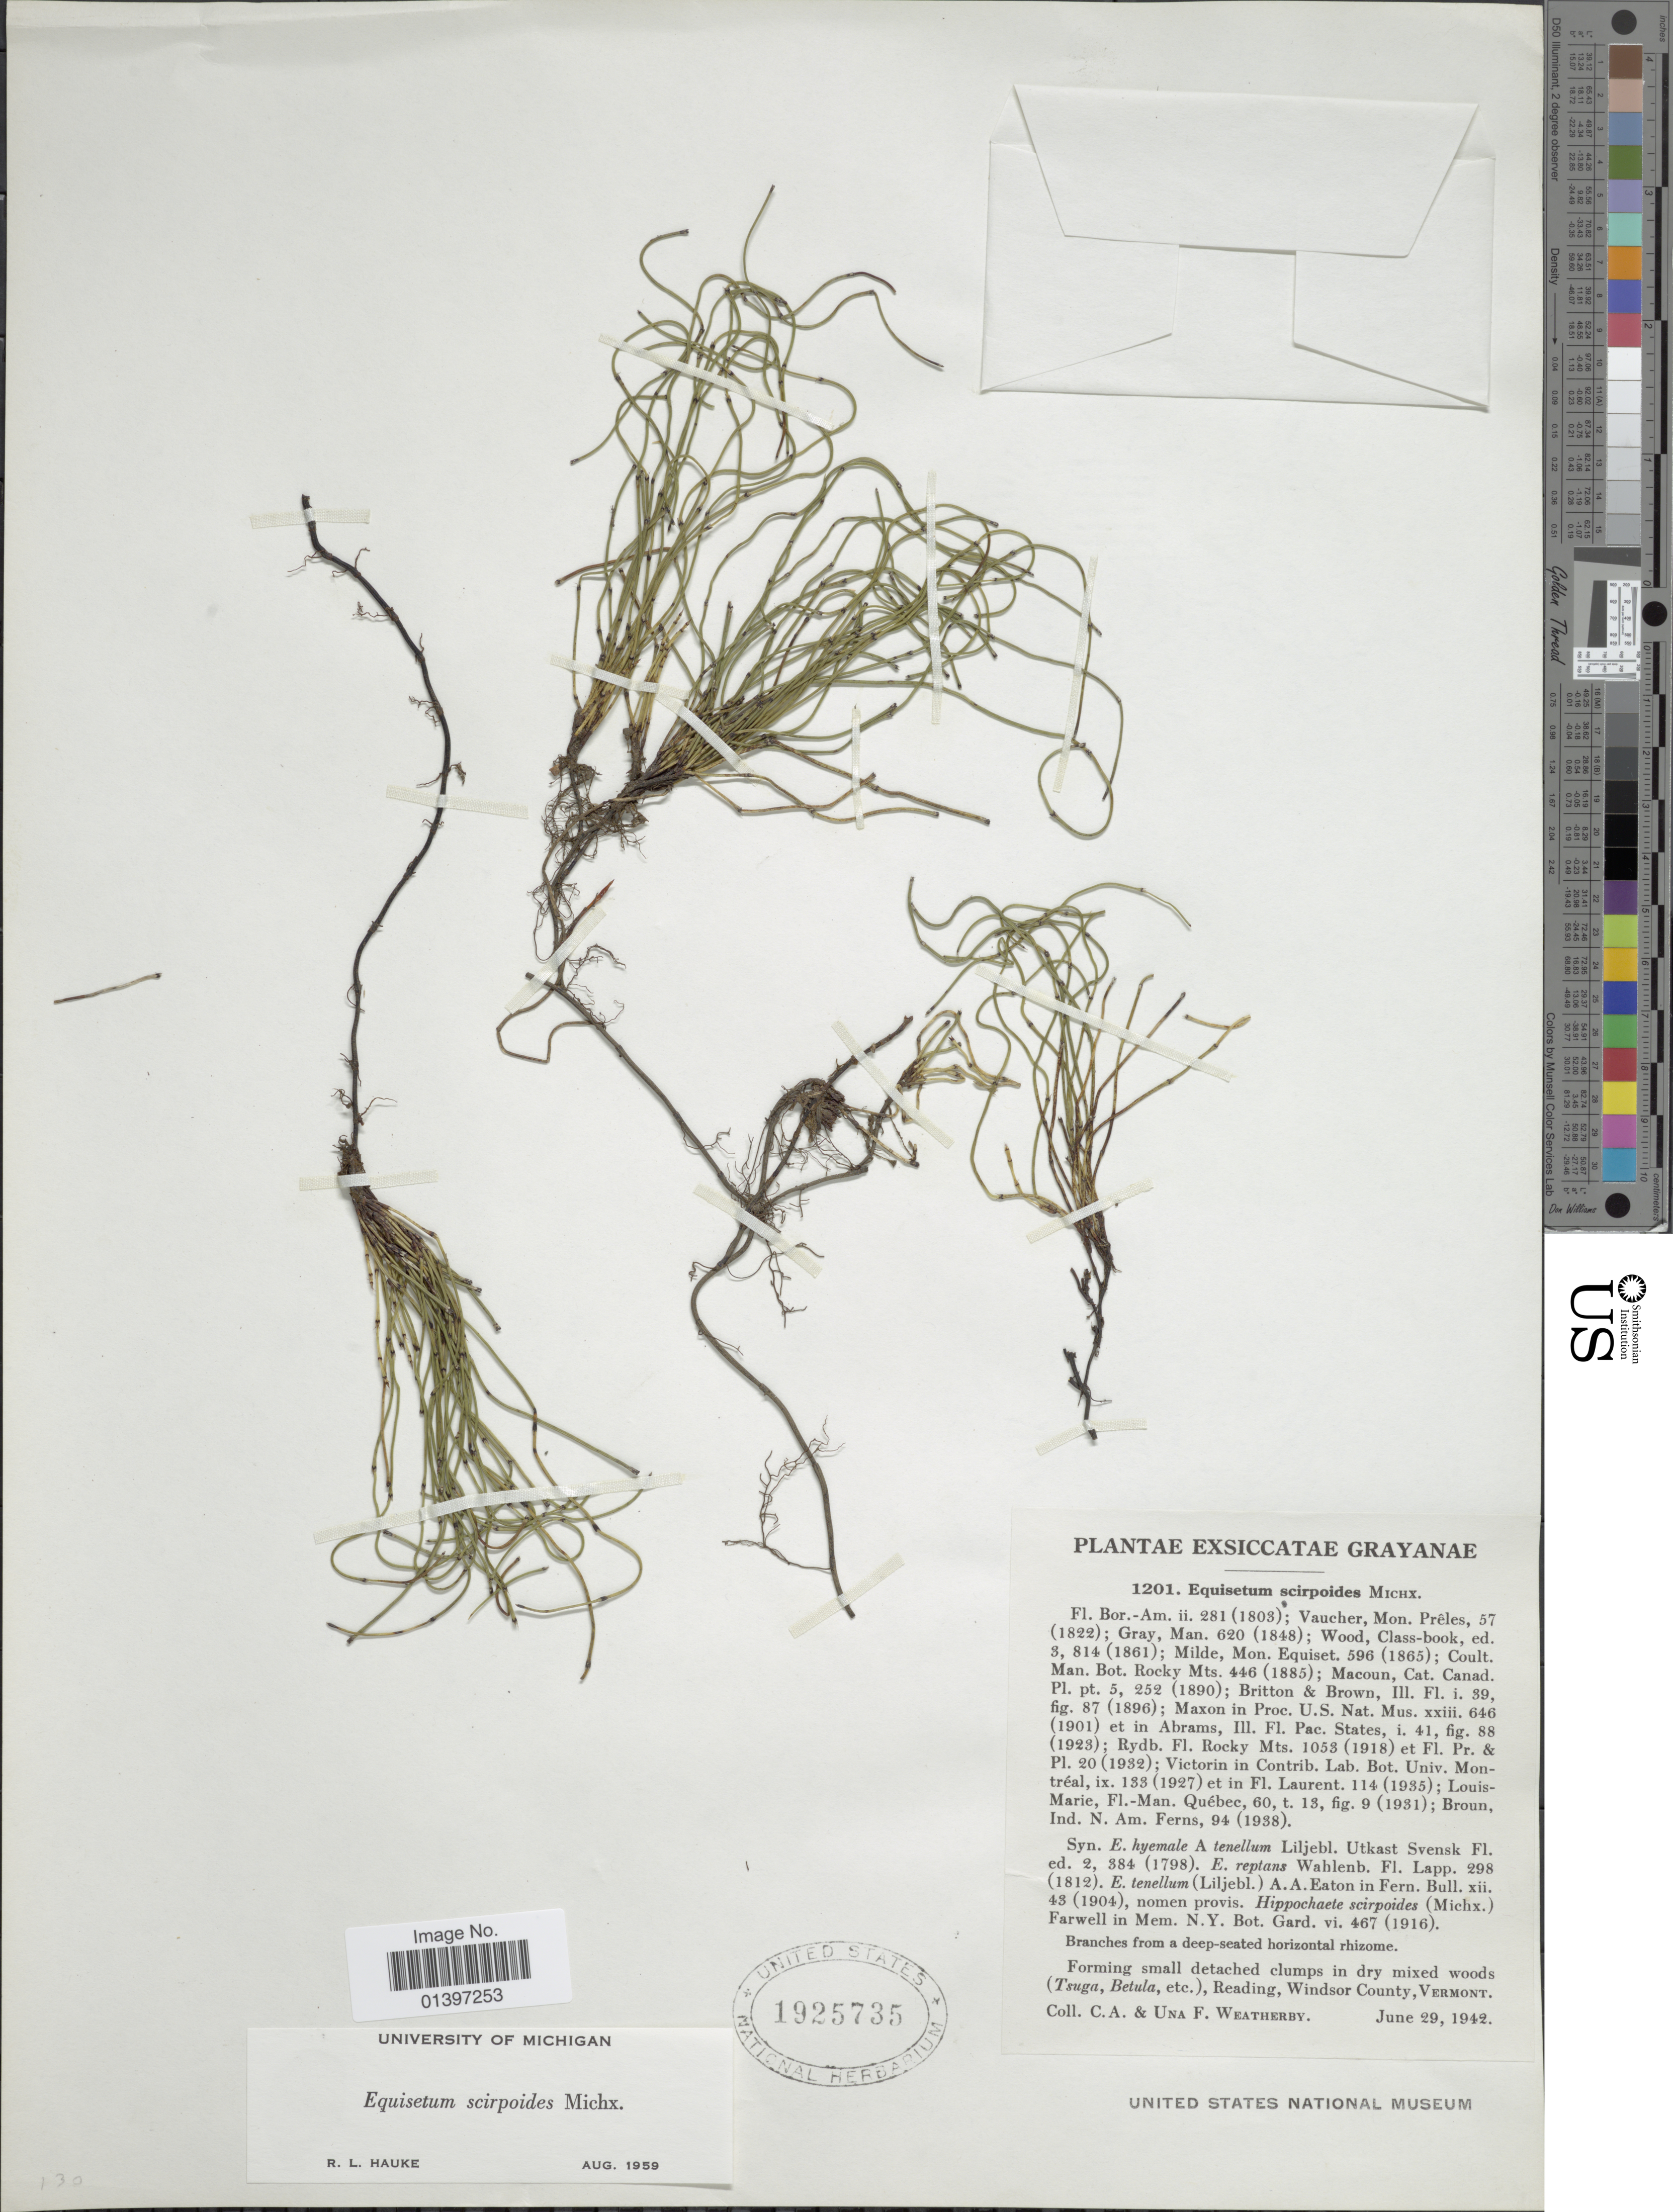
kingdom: Plantae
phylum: Tracheophyta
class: Polypodiopsida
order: Equisetales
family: Equisetaceae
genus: Equisetum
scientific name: Equisetum scirpoides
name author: Michx.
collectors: C. A. Weatherby & U. L. Weatherby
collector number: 1201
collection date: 1942-06-29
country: United States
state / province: Vermont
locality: Reading, Windsor County, Vermont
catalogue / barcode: US 1925735